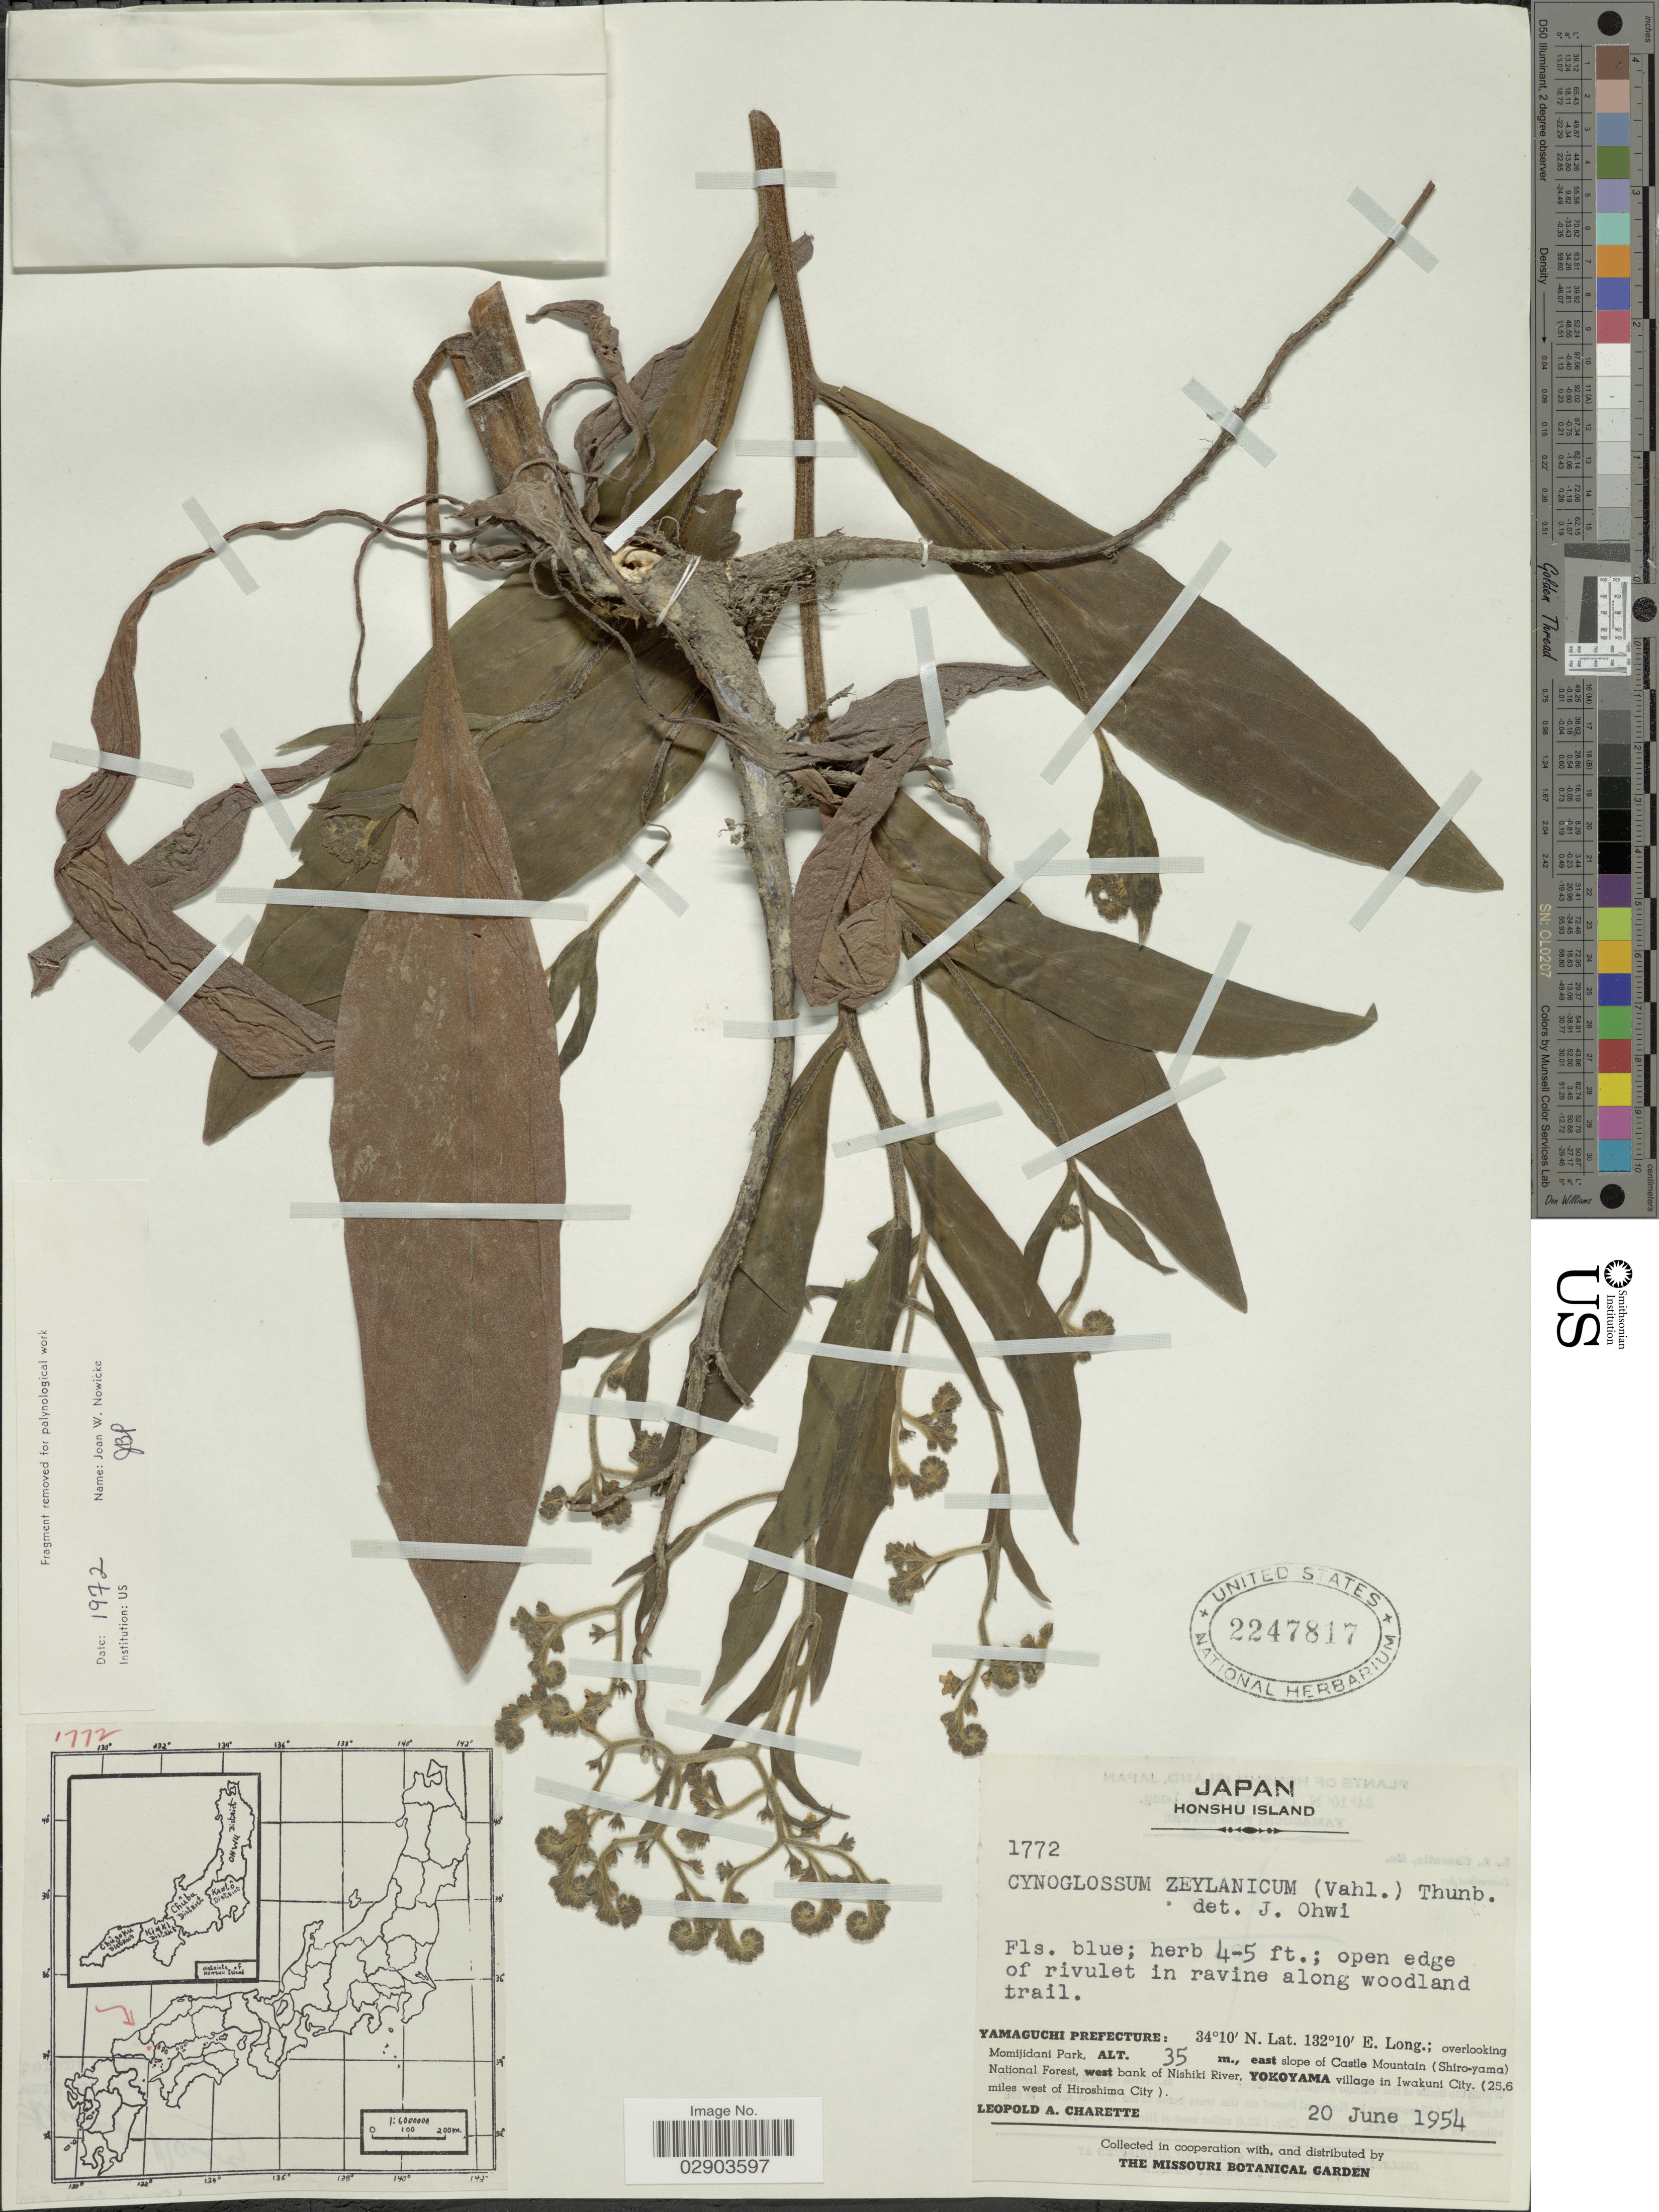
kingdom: Plantae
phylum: Tracheophyta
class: Magnoliopsida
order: Boraginales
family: Boraginaceae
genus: Cynoglossum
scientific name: Cynoglossum zeylanicum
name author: Thunb. ex Lehm.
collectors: L. A. Charette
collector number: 1772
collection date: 1954-06-20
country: Japan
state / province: Yamaguti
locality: Honshu Island, Yamaguchi Prefecture: overlooking Momijidani Park, east slope of Castle Mountain (Shiro-yama) National Forest, west bank of Nishiki River, Yokoyama village in Iwakuni City (25.6 miles west of Hiroshima City).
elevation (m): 35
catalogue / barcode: US 2247817